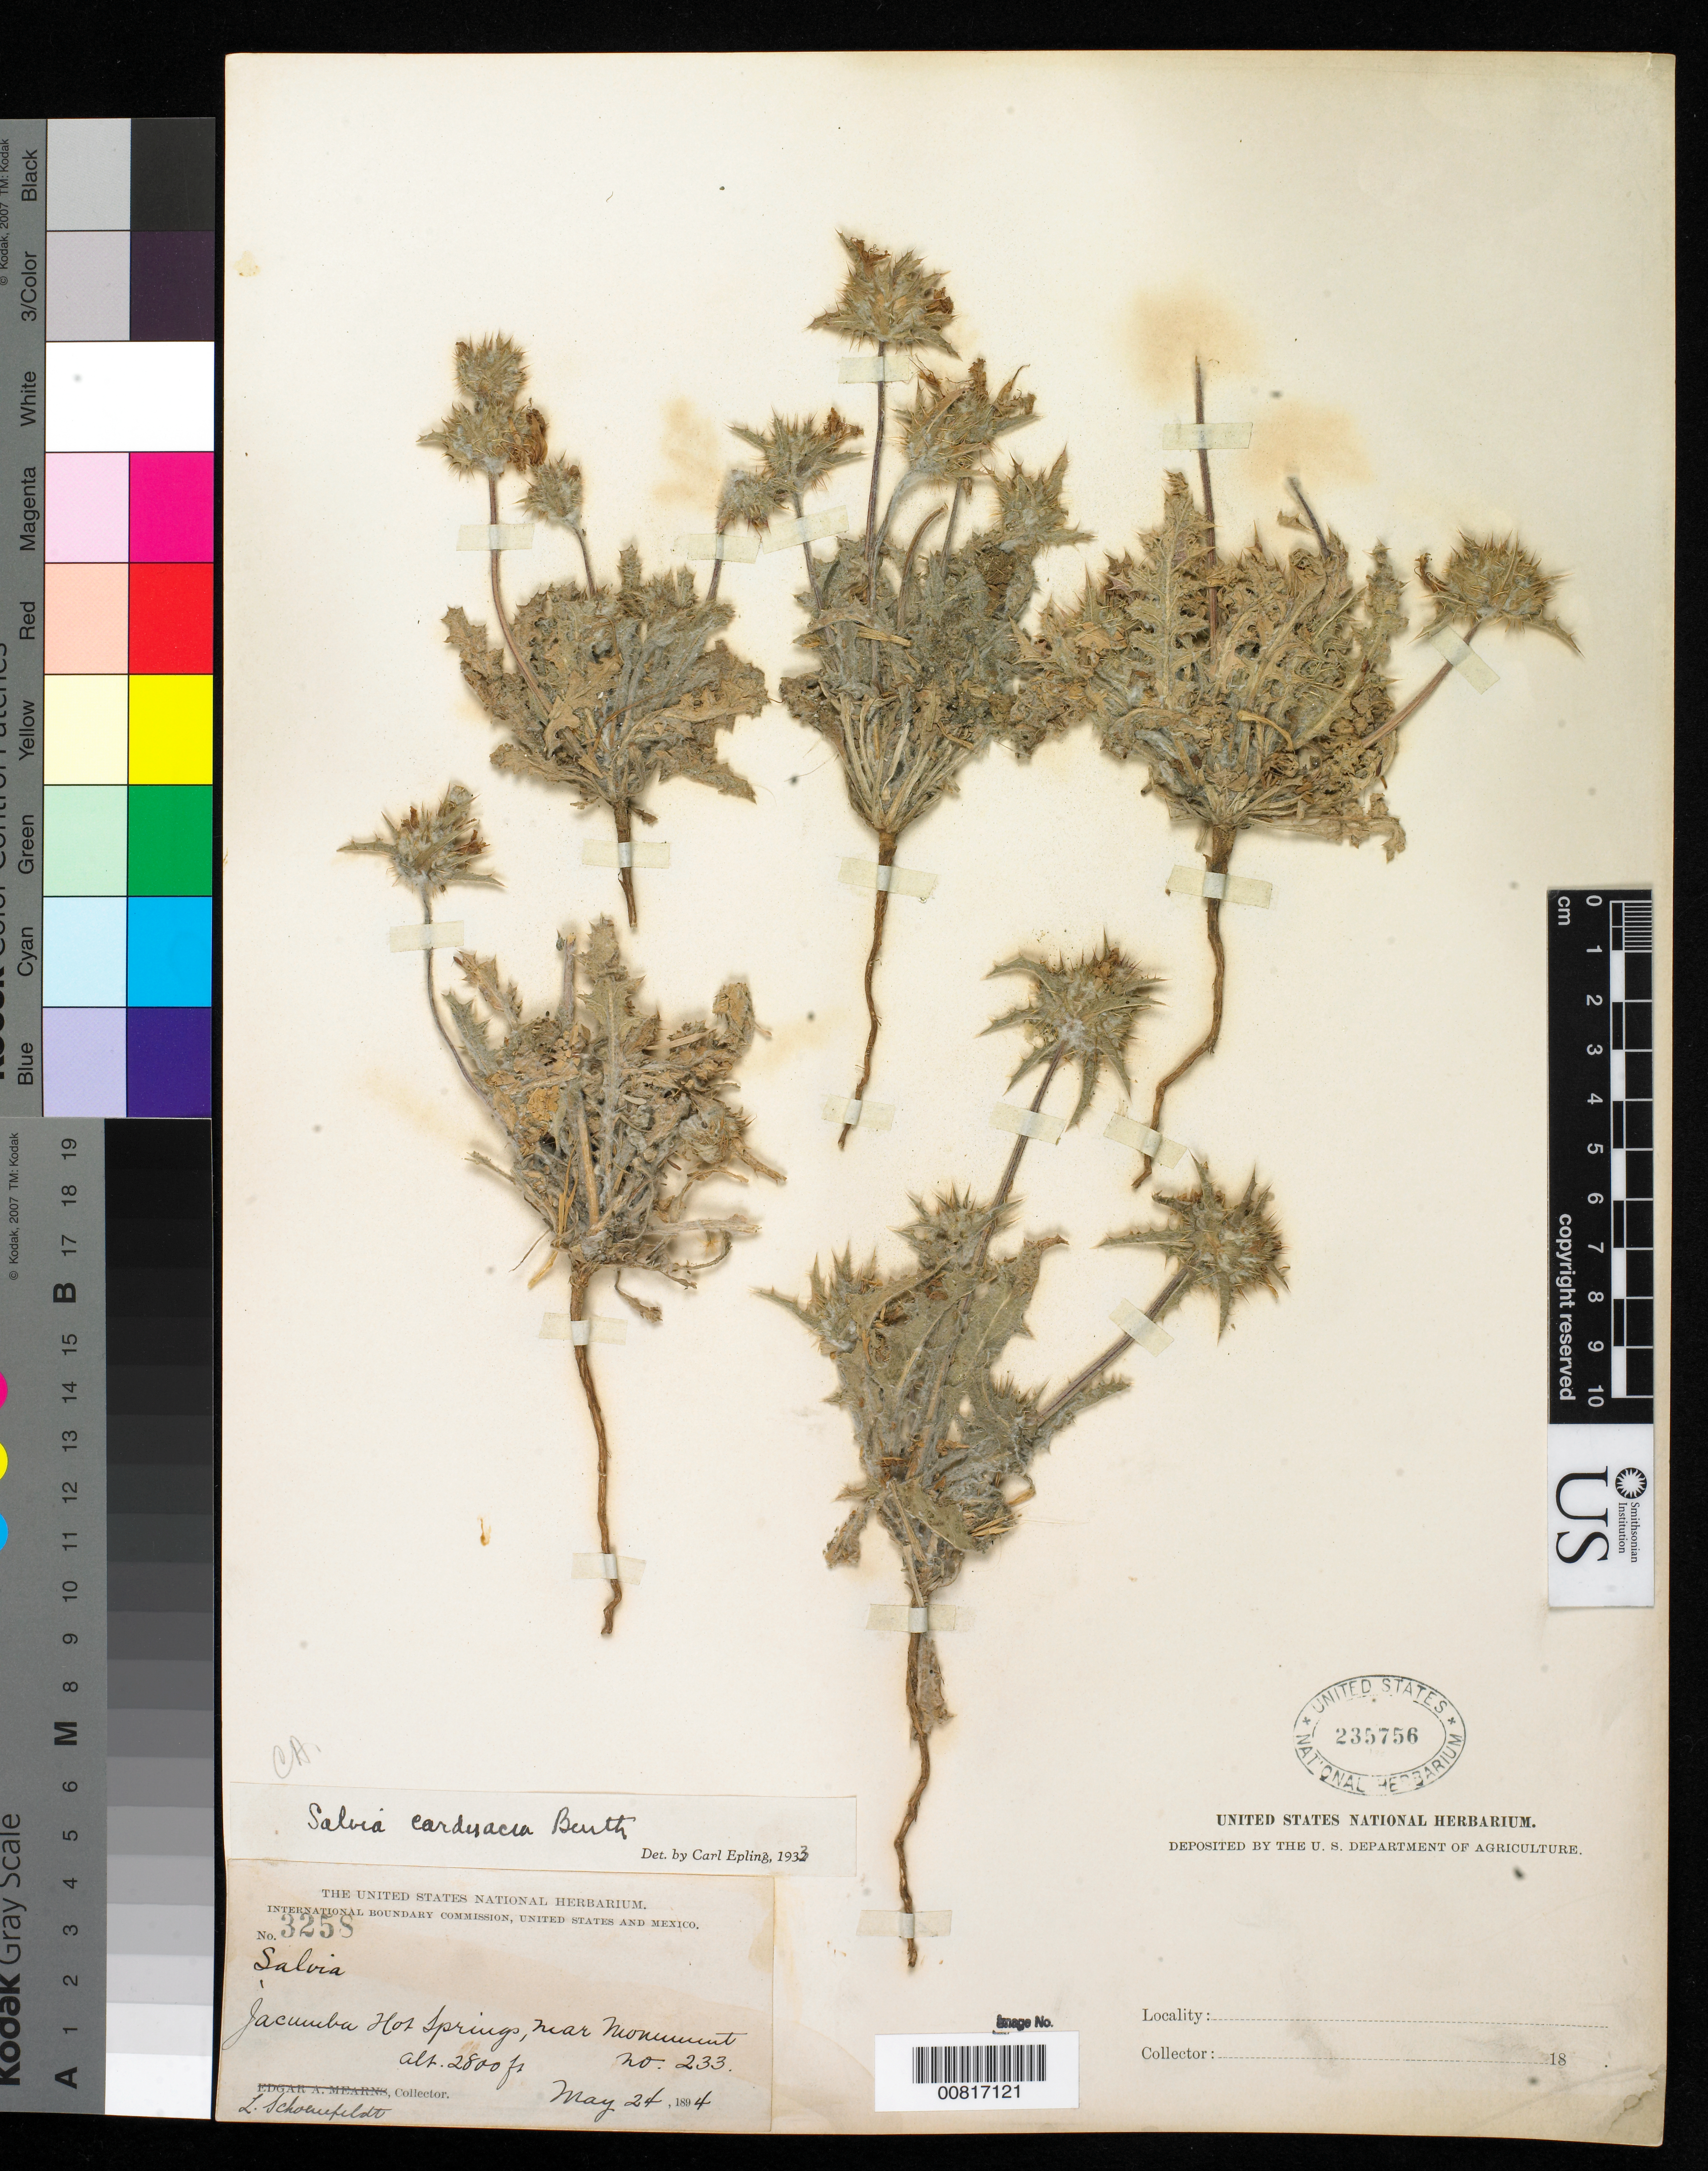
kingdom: Plantae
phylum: Tracheophyta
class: Magnoliopsida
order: Lamiales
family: Lamiaceae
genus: Salvia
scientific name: Salvia carduacea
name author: Benth.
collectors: L. Schoenfeldt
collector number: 3258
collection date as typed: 24 May 1894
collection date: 1894-05-24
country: United States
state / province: California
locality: Jacumba Hot Springs, near monument 233.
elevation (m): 853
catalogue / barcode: US 235756